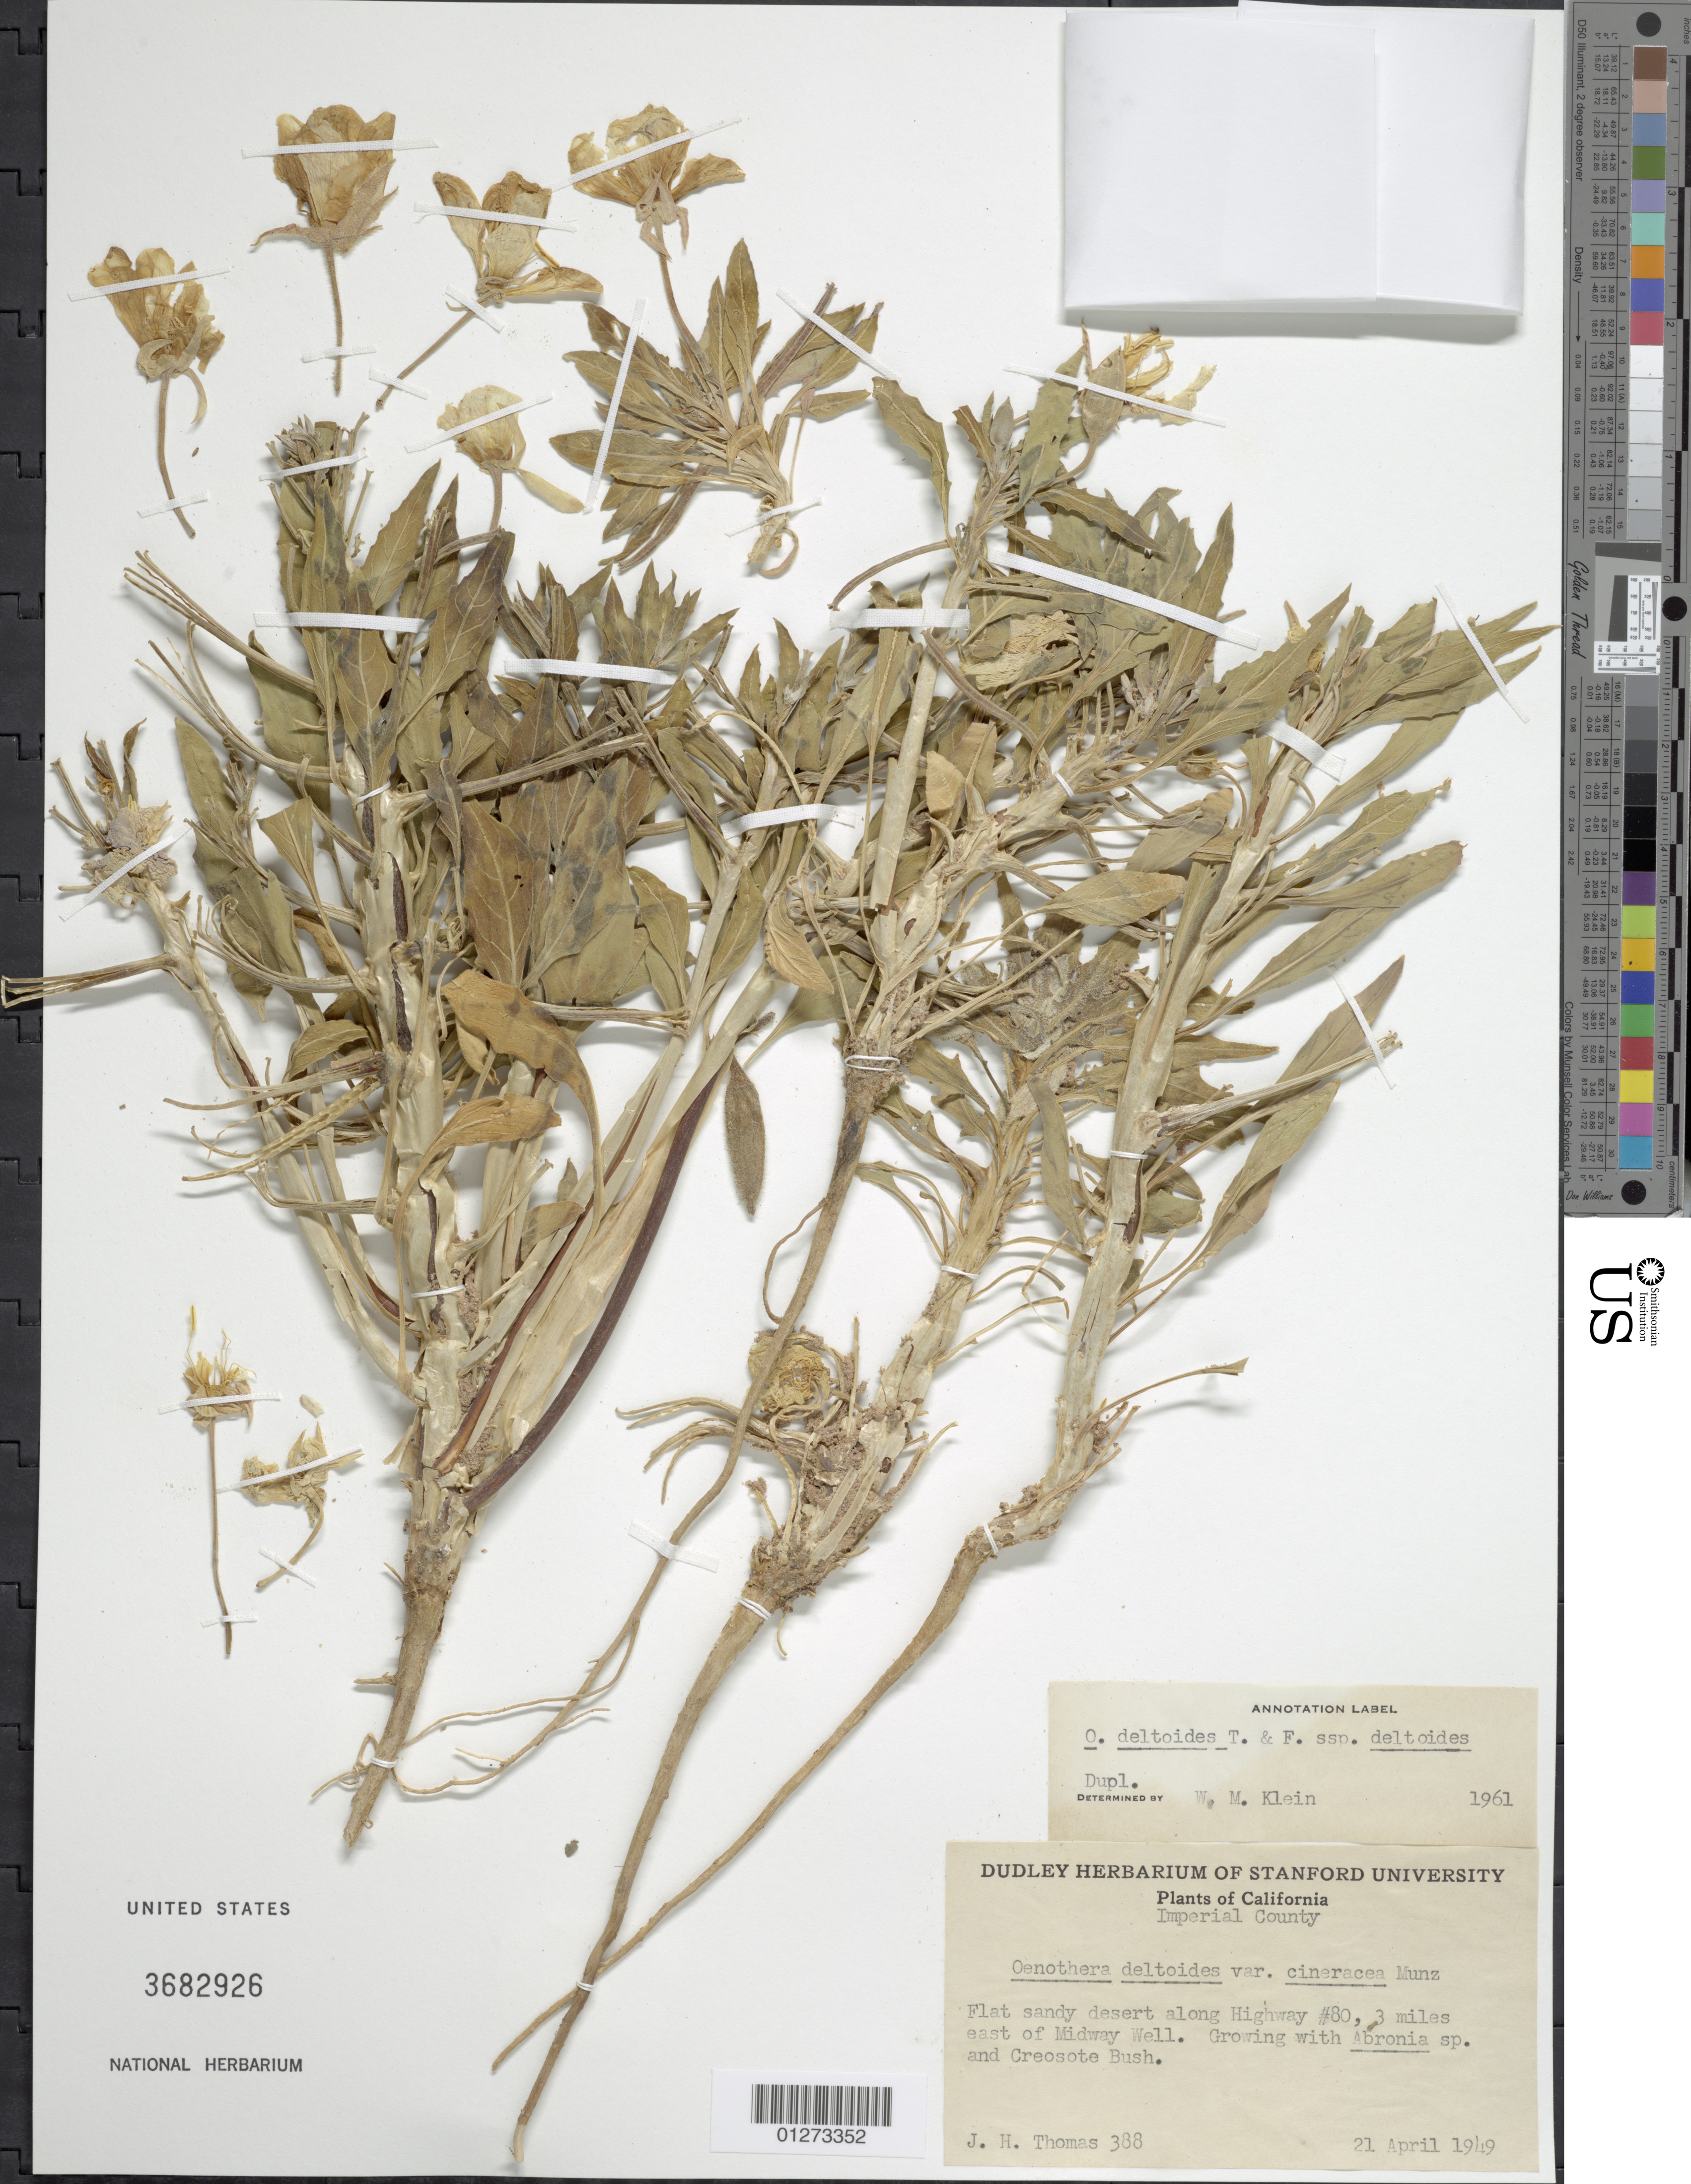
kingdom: Plantae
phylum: Tracheophyta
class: Magnoliopsida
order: Myrtales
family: Onagraceae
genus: Oenothera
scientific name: Oenothera deltoides subsp. deltoides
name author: Torr. & Frém.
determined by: Klein, W. M.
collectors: J. H. Thomas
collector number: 388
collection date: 1949-04-21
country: United States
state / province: California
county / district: Imperial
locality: Flat sandy desert along Highway #80, 3 miles east of Midway Well.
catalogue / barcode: US 3682926